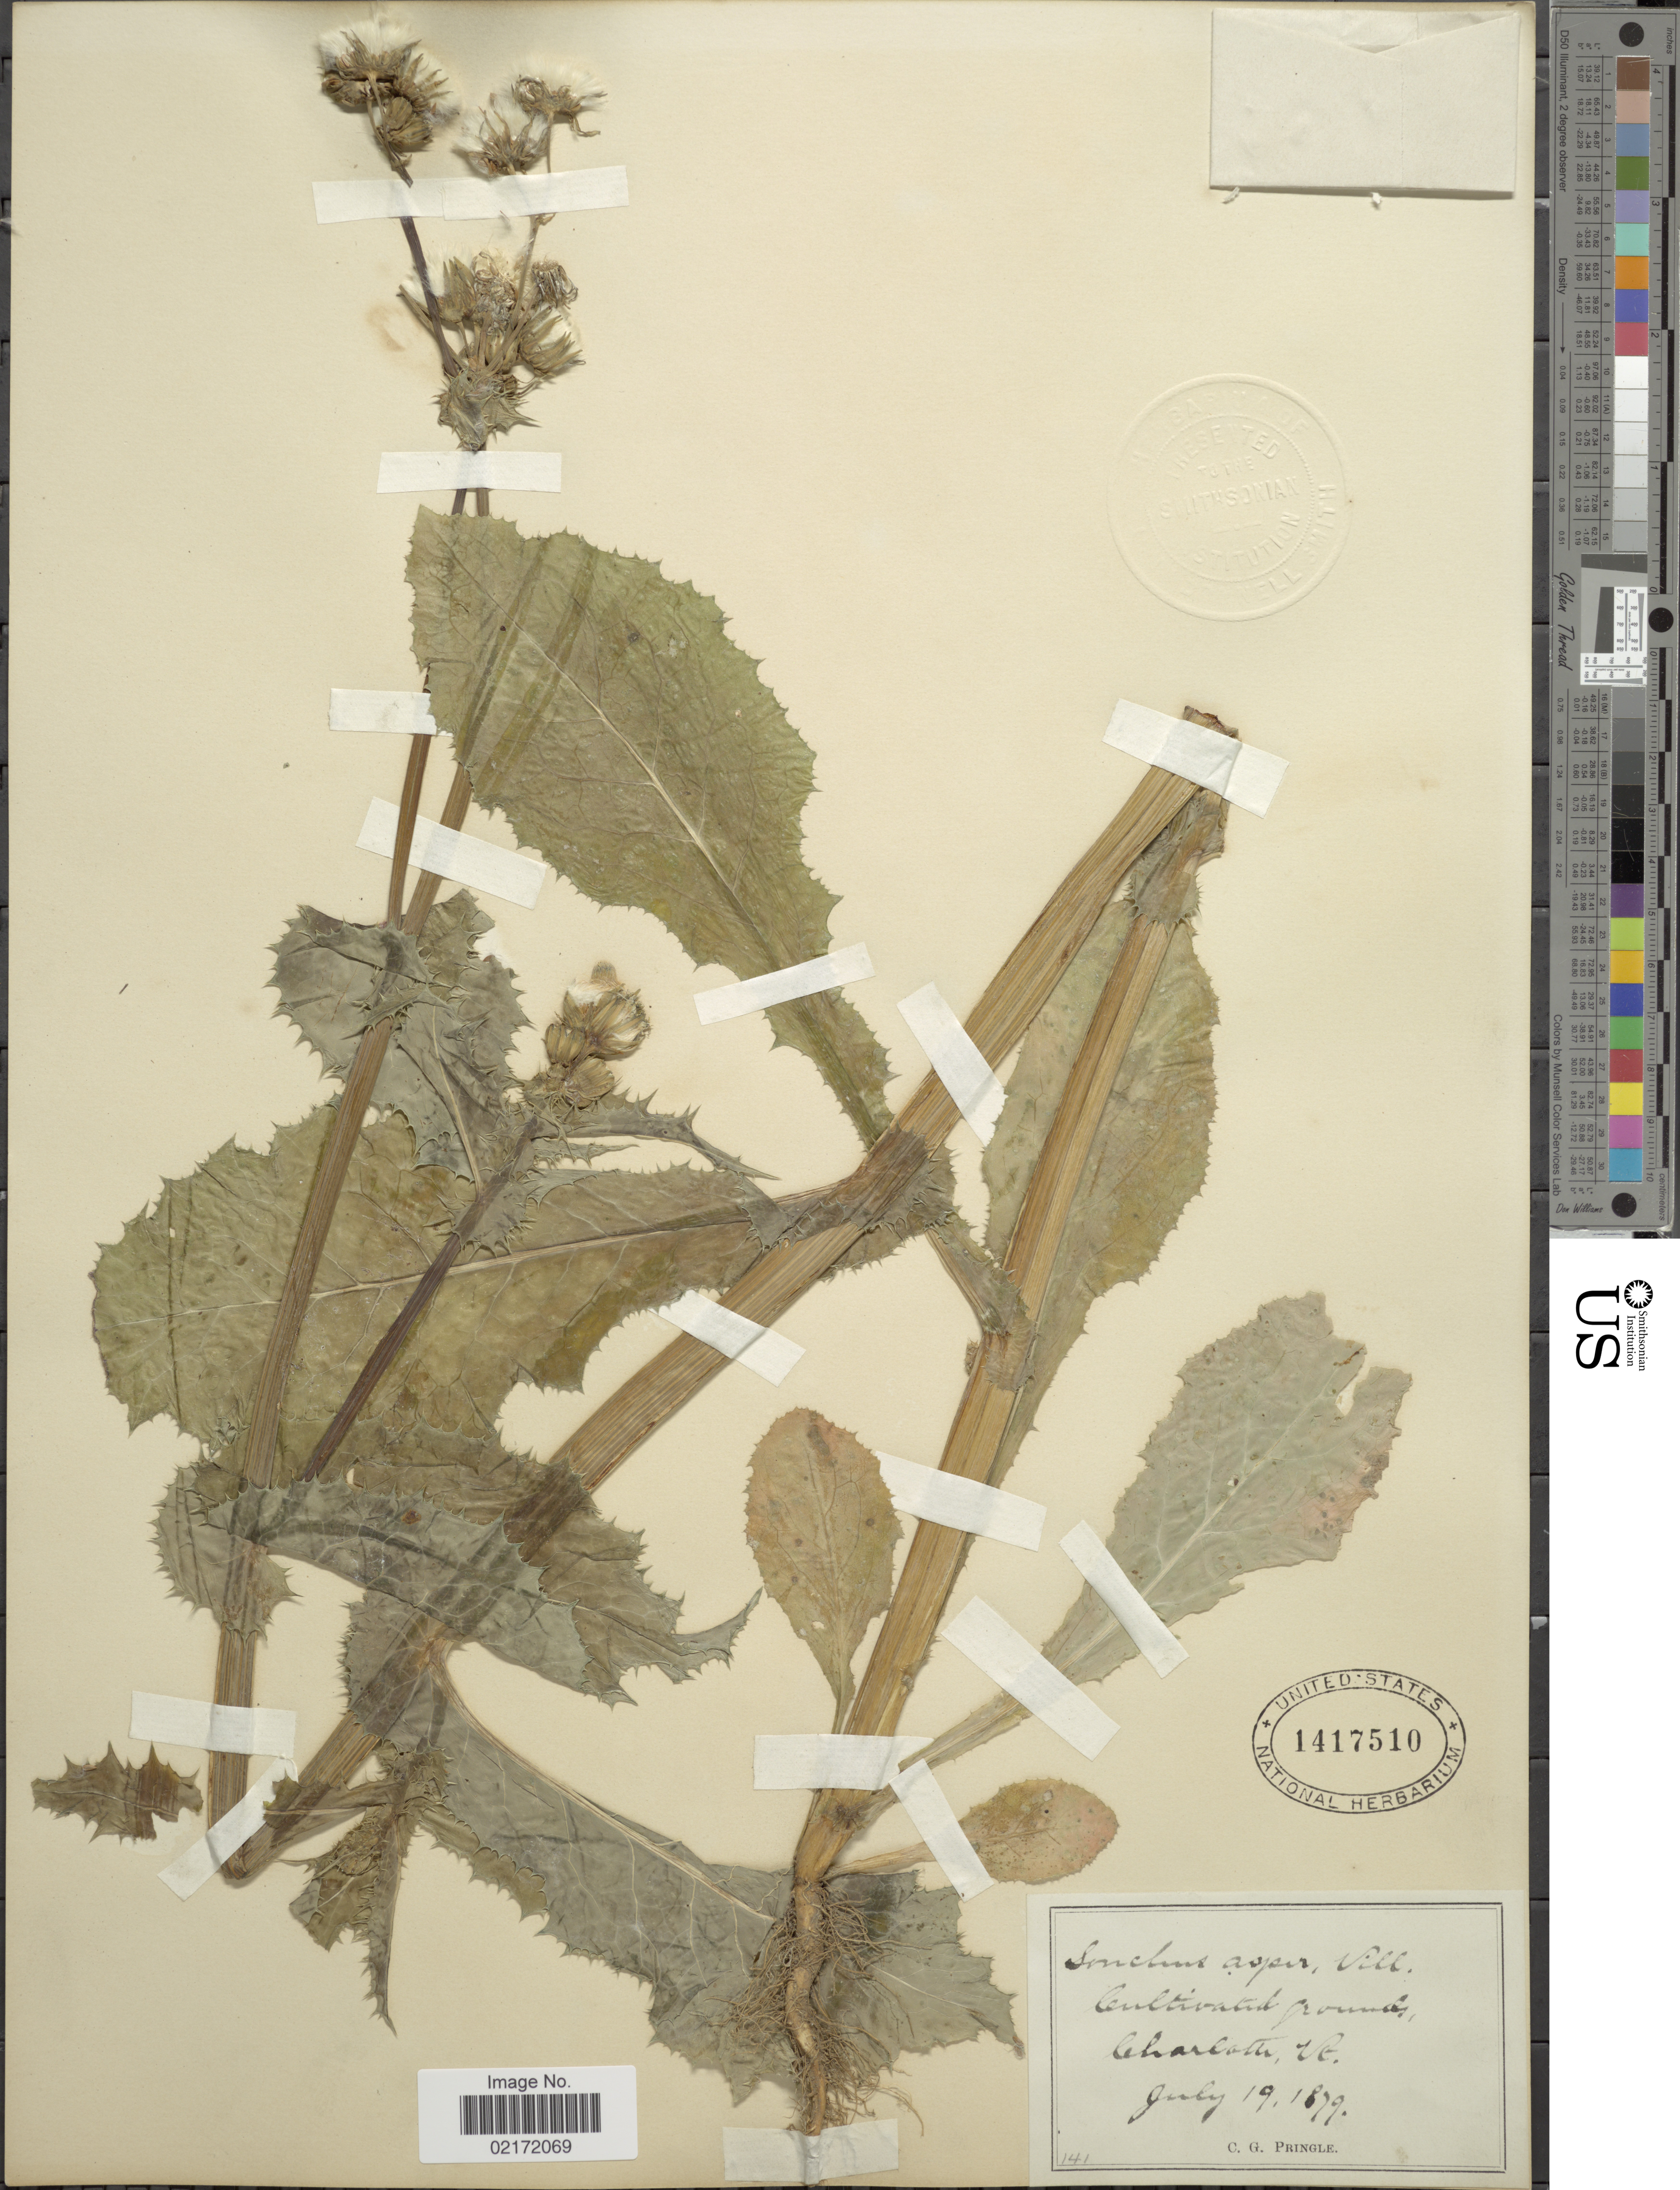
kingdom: Plantae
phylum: Tracheophyta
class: Magnoliopsida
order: Asterales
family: Asteraceae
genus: Sonchus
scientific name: Sonchus asper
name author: (L.) Hill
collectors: C. G. Pringle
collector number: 141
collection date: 1879-07-19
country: United States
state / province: Vermont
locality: Cultivated grounds, Charlotte, Vt.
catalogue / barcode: US 1417510